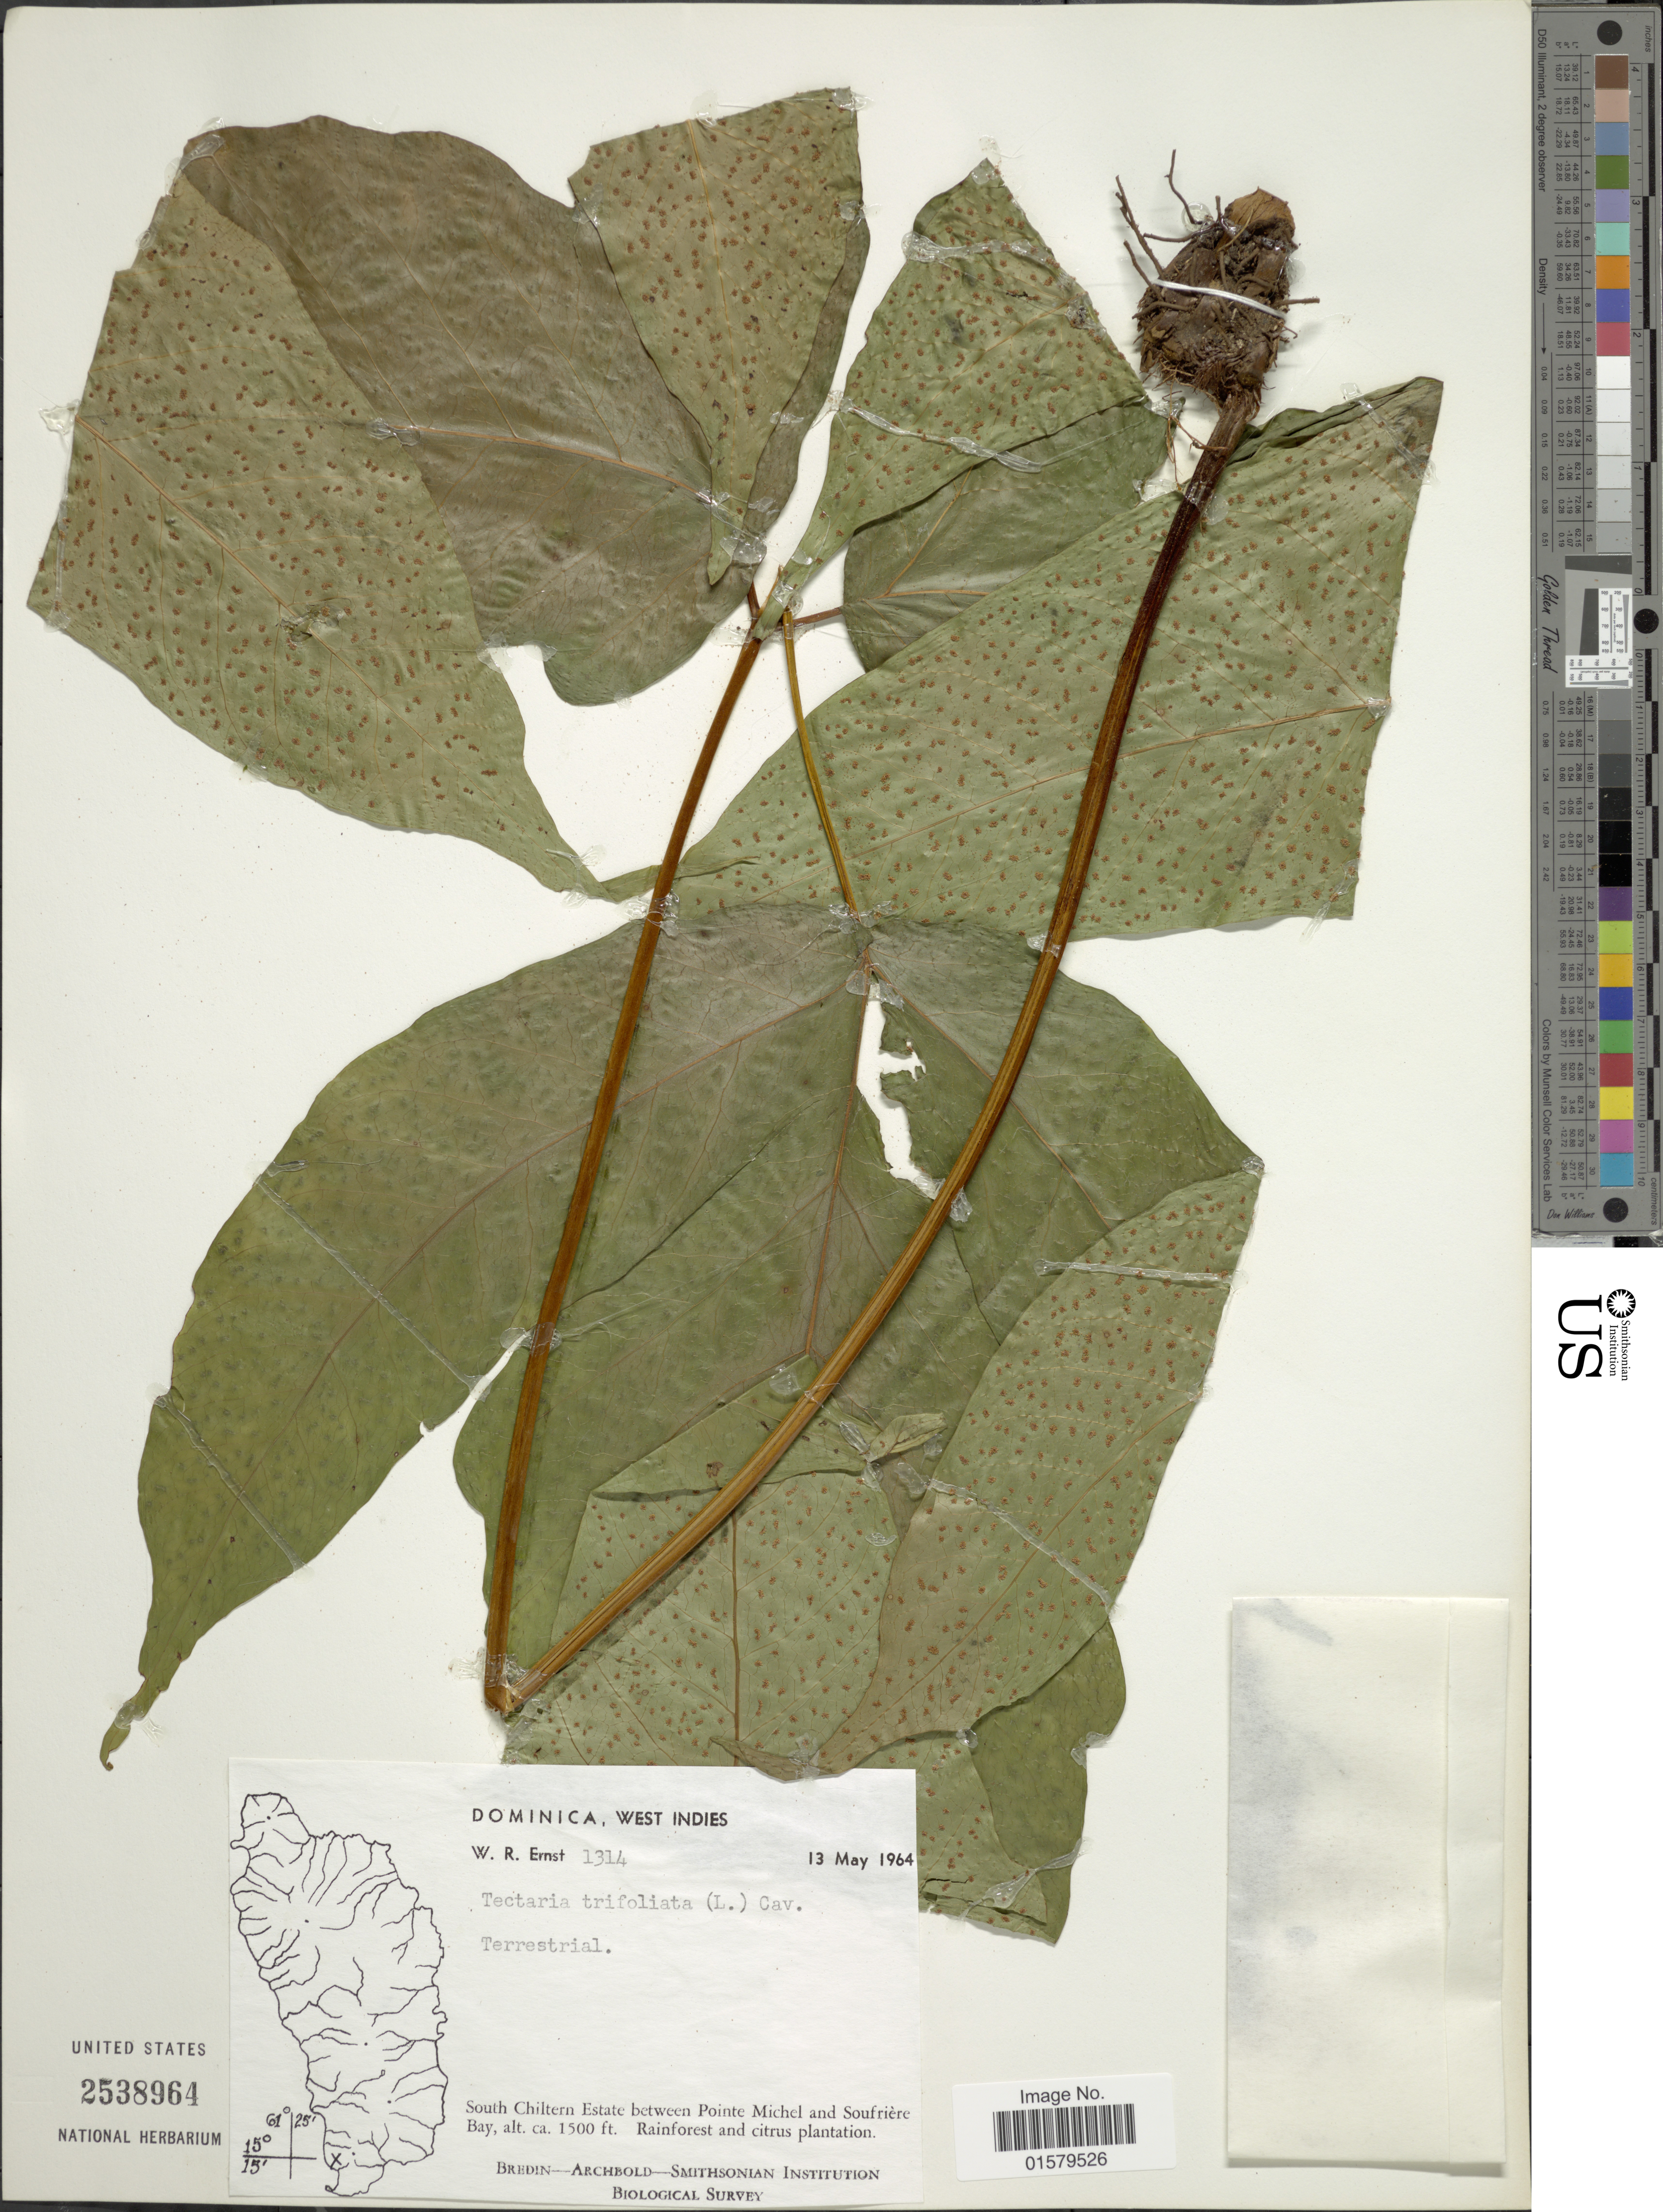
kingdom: Plantae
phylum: Tracheophyta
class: Polypodiopsida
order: Polypodiales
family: Tectariaceae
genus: Tectaria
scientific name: Tectaria trifoliata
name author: (L.) Cav.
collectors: W. R. Ernst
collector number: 1314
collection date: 1964-05-13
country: Dominica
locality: South Chiltern Estate between Pointe Michel and Soufriere Bay, Rainforest and citrus plantation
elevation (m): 457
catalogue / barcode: US 2538964